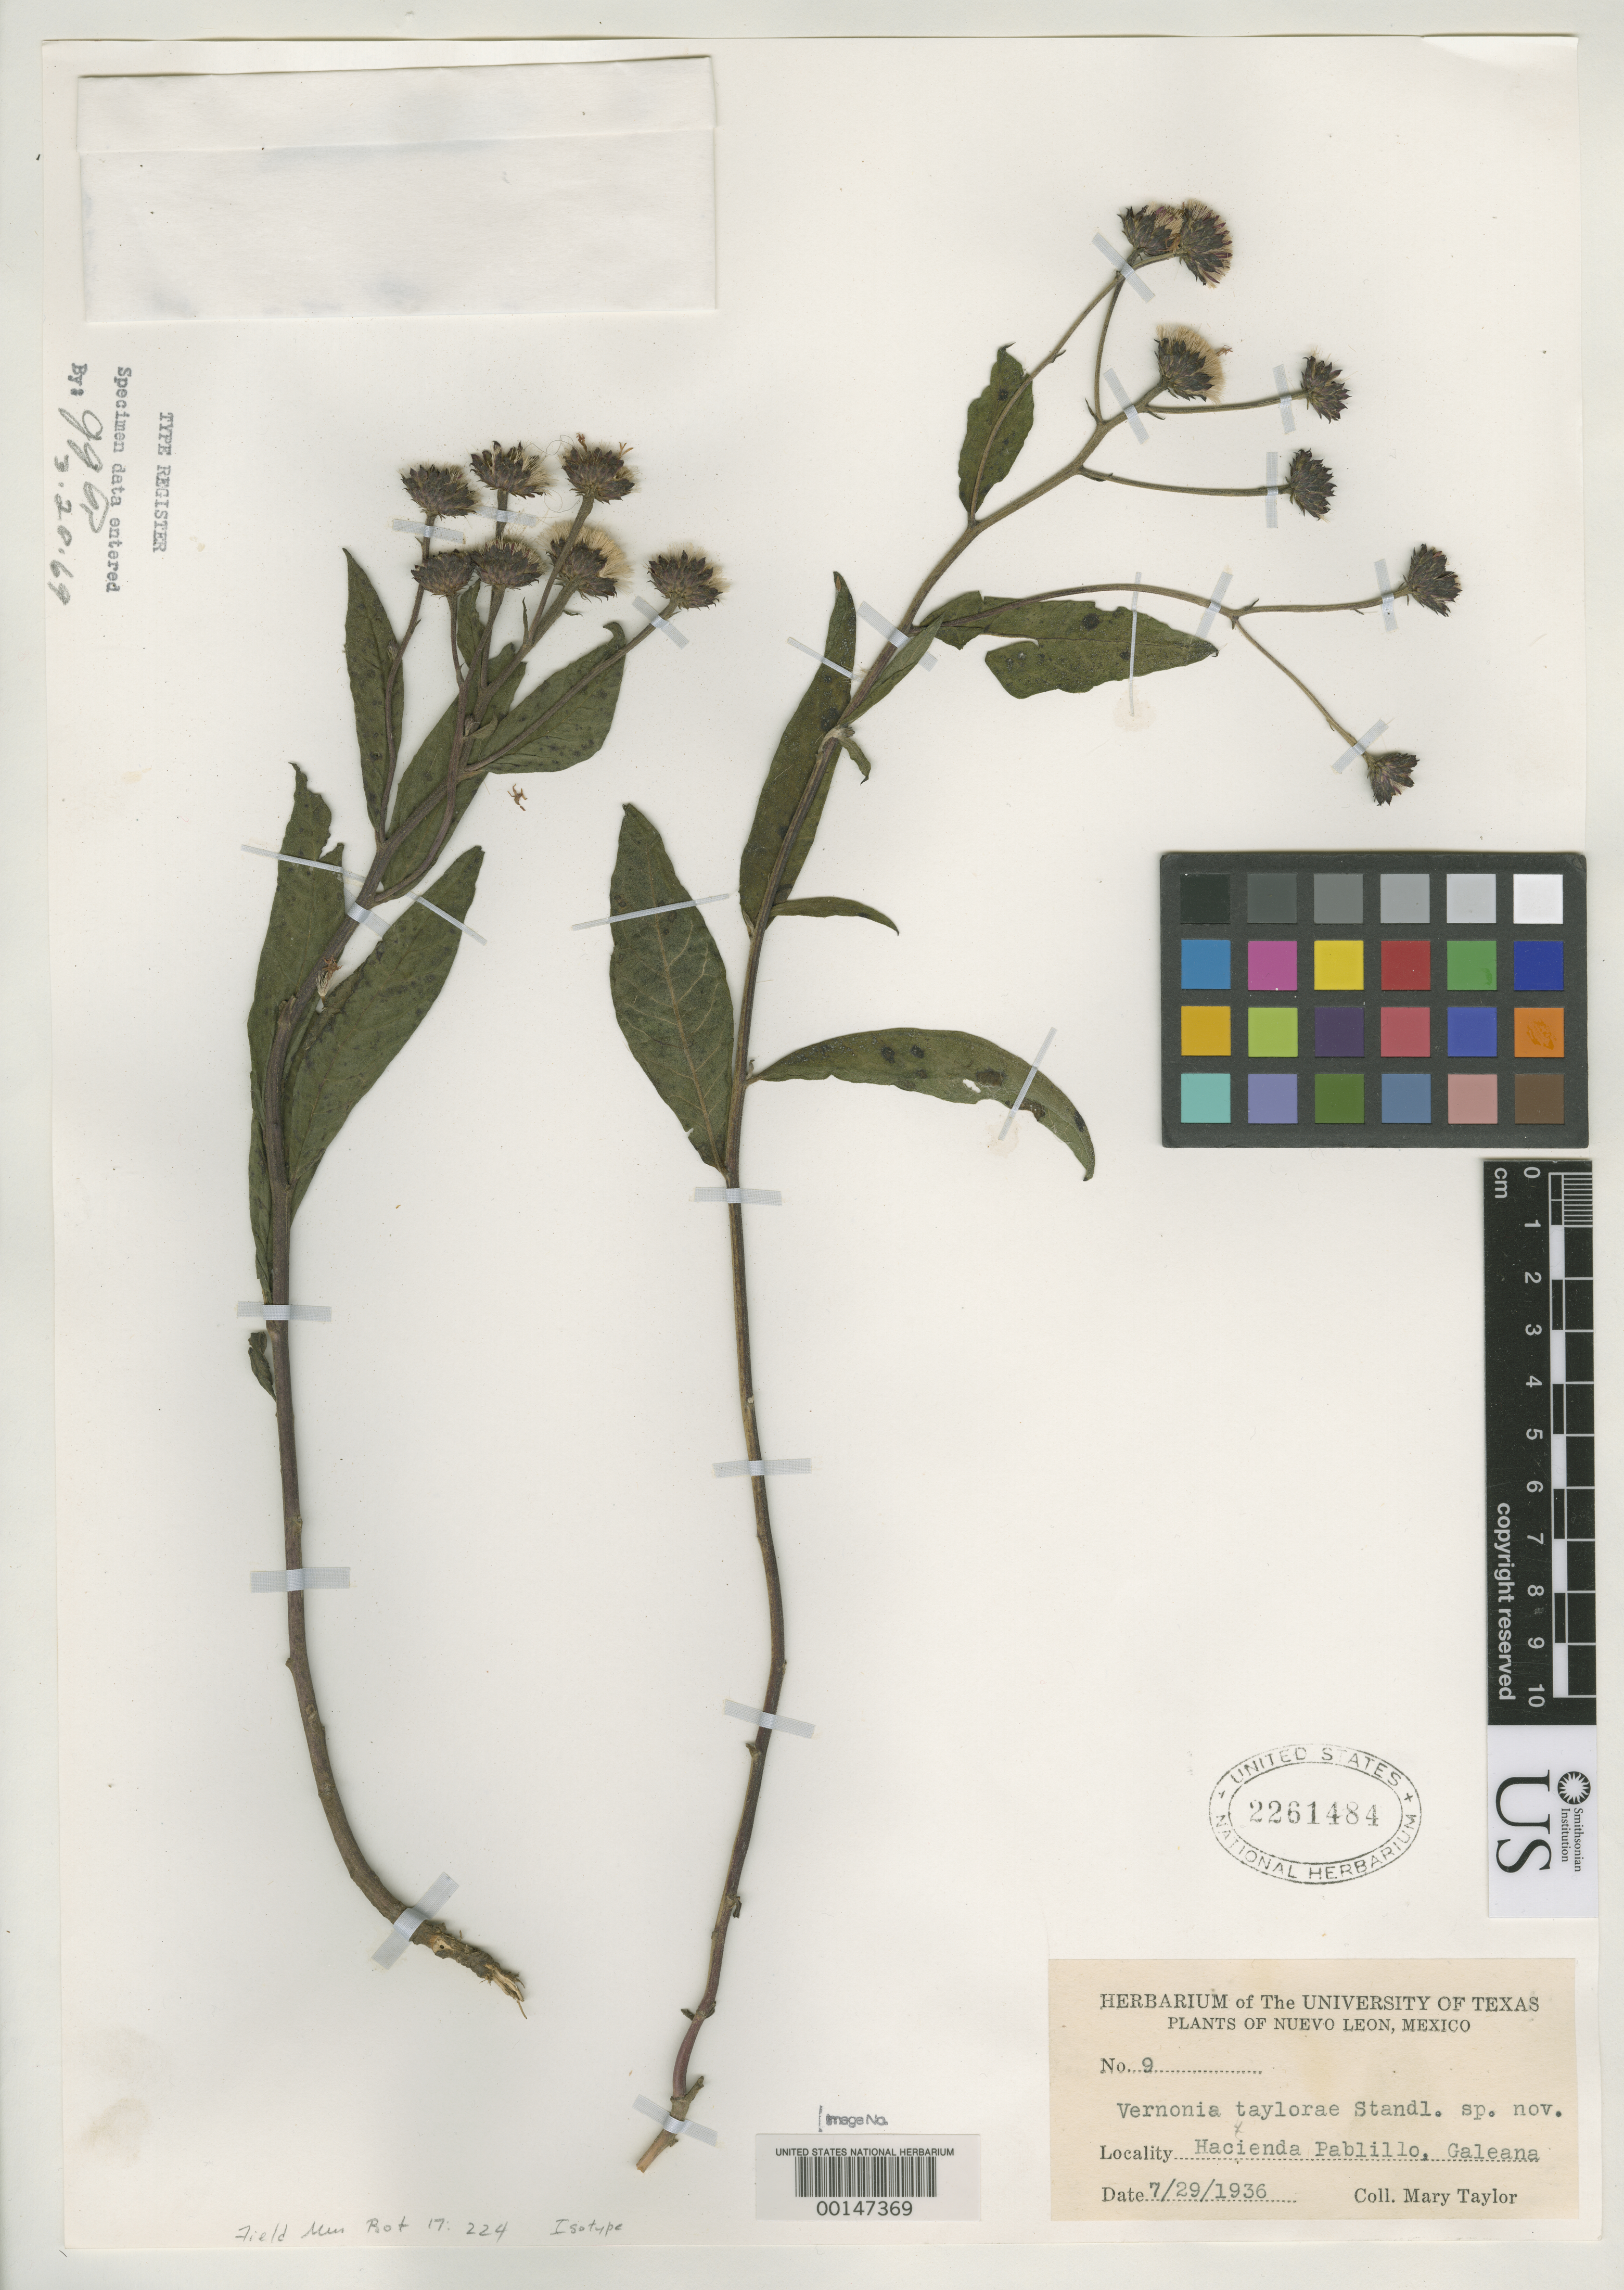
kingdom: Plantae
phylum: Tracheophyta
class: Magnoliopsida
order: Asterales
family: Asteraceae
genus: Vernonia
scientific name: Vernonia taylorae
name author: Standl.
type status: Isotype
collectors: M. Taylor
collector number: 9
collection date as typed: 29 Jul 1936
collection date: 1936-07-29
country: Mexico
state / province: Nuevo León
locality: Galeana, Haciensa Pabillo.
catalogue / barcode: US 2261484